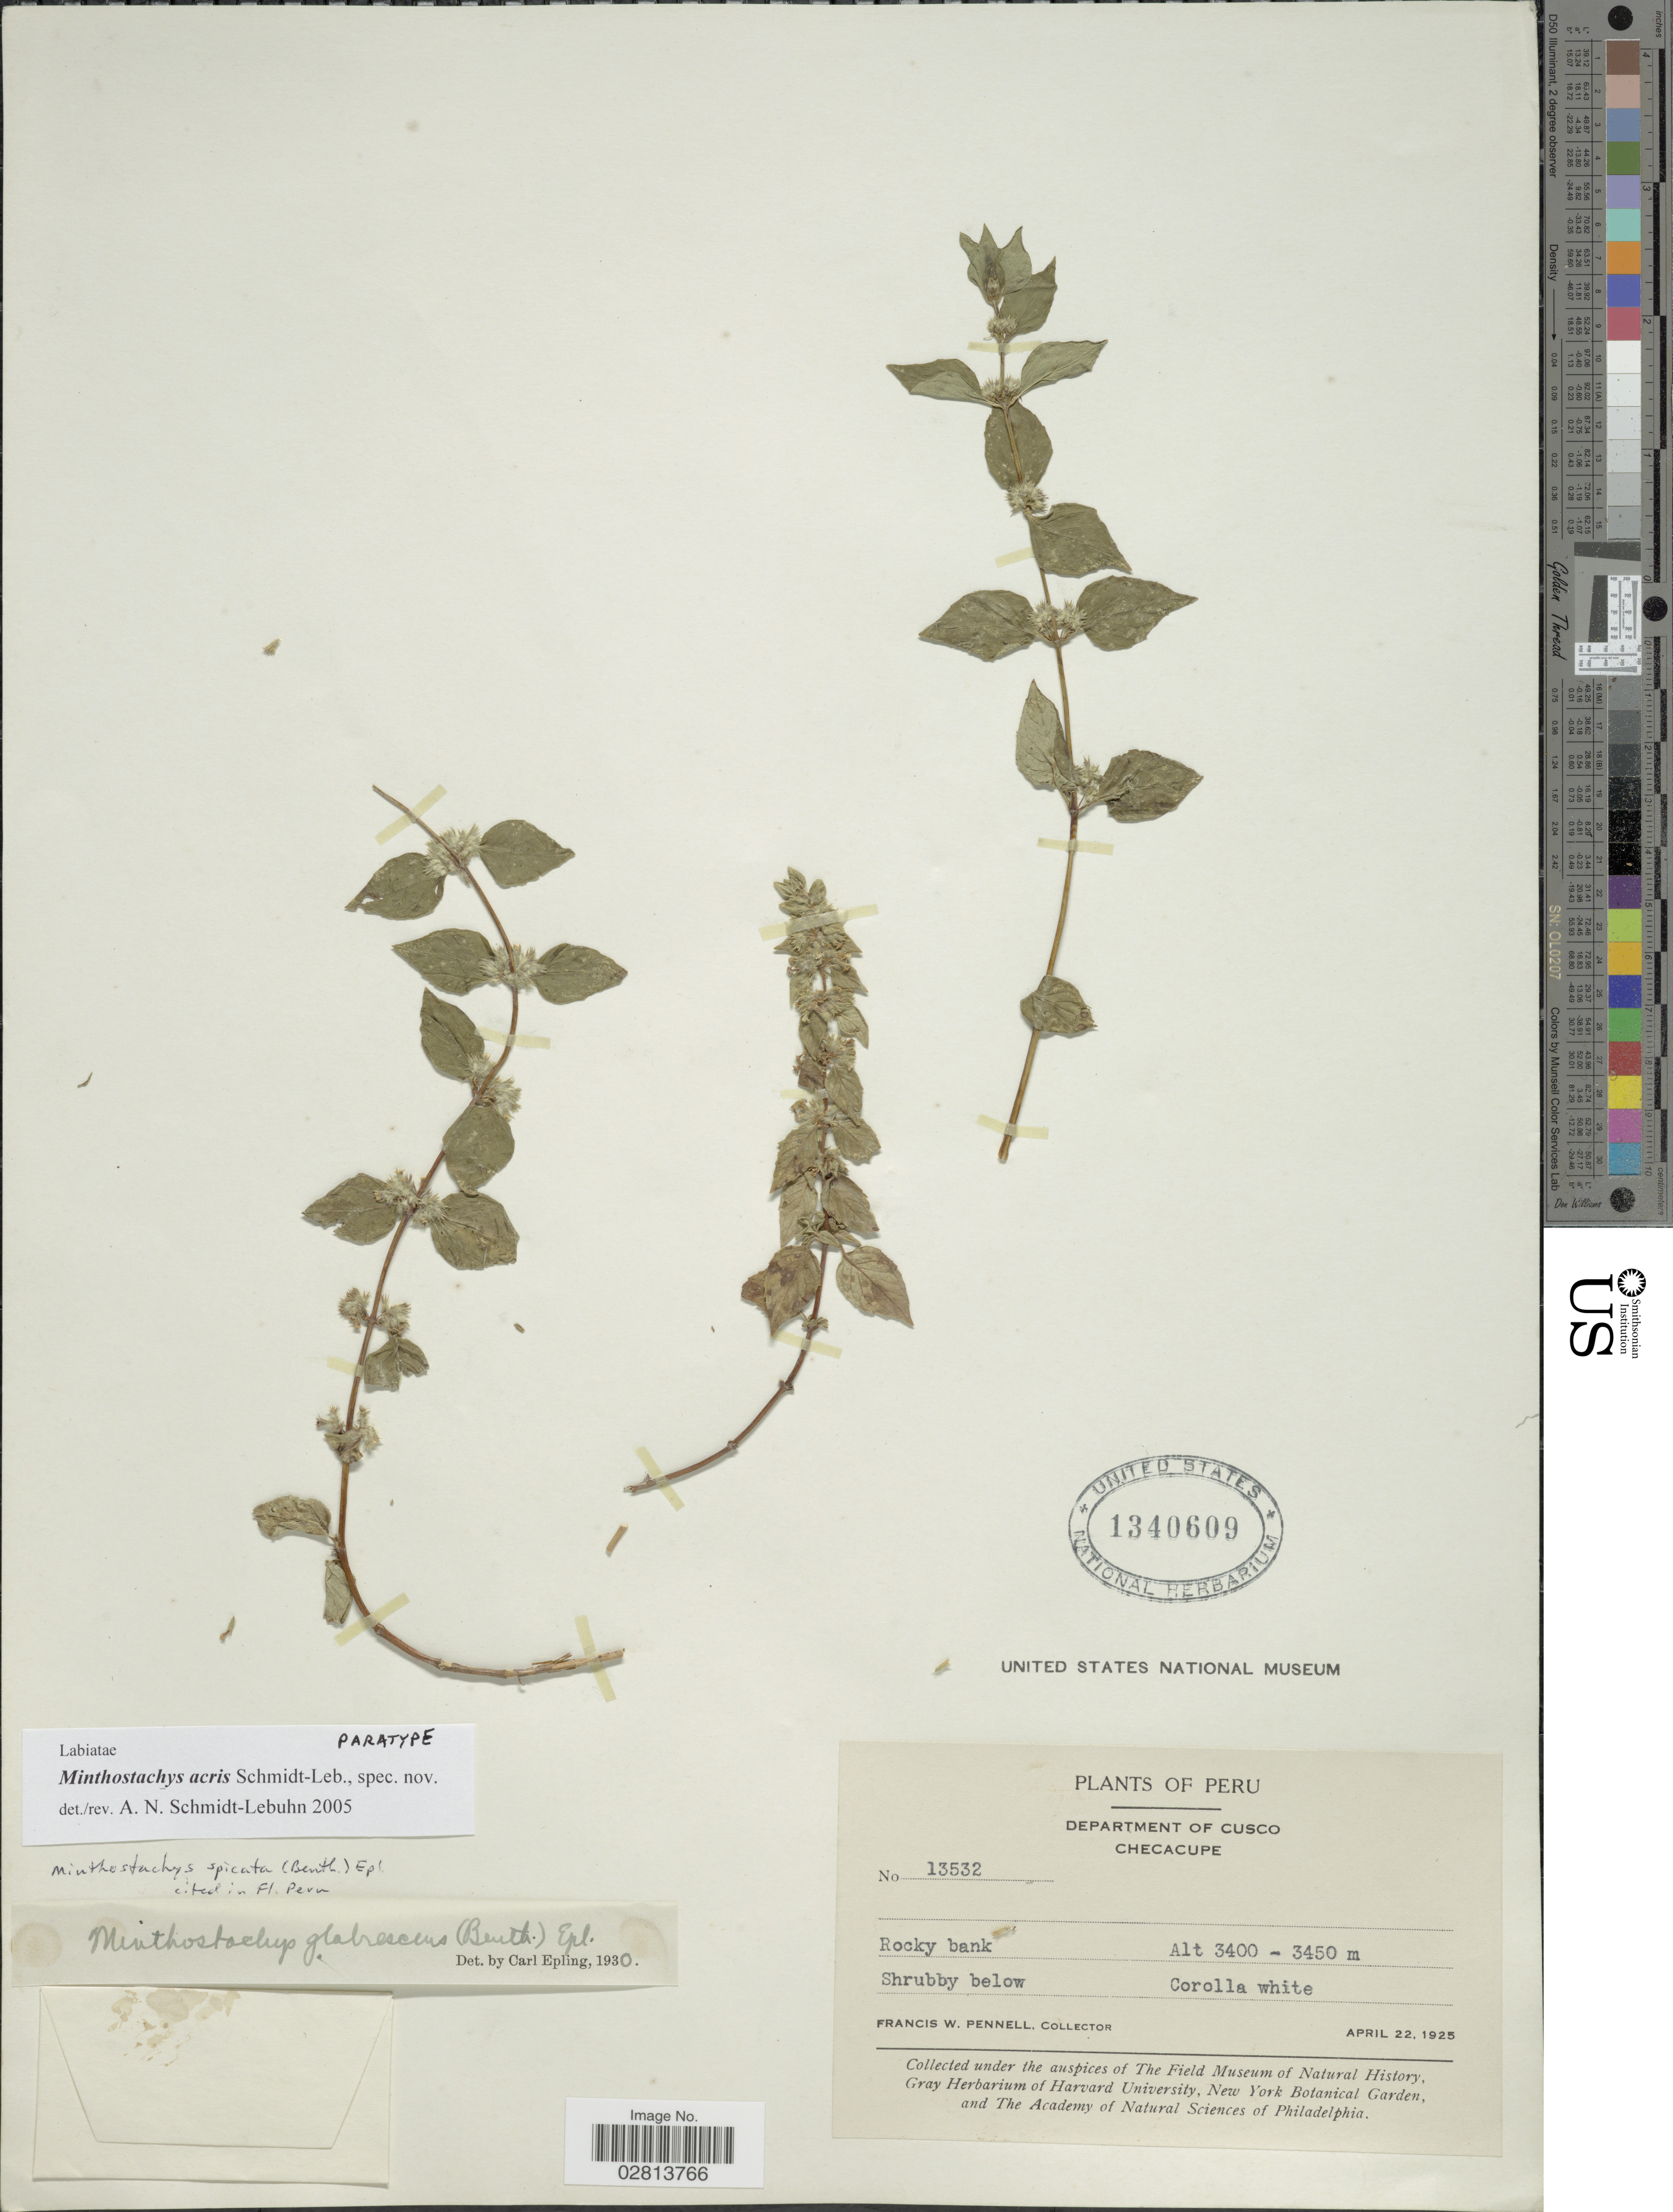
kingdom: Plantae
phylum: Tracheophyta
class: Magnoliopsida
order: Lamiales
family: Lamiaceae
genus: Minthostachys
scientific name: Minthostachys acris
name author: Schmidt-Leb.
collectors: F. W. Pennell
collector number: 13532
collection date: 1925-04-22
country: Peru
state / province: Cusco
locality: Department of Cusco, Checacupe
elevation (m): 3400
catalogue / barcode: US 1340609